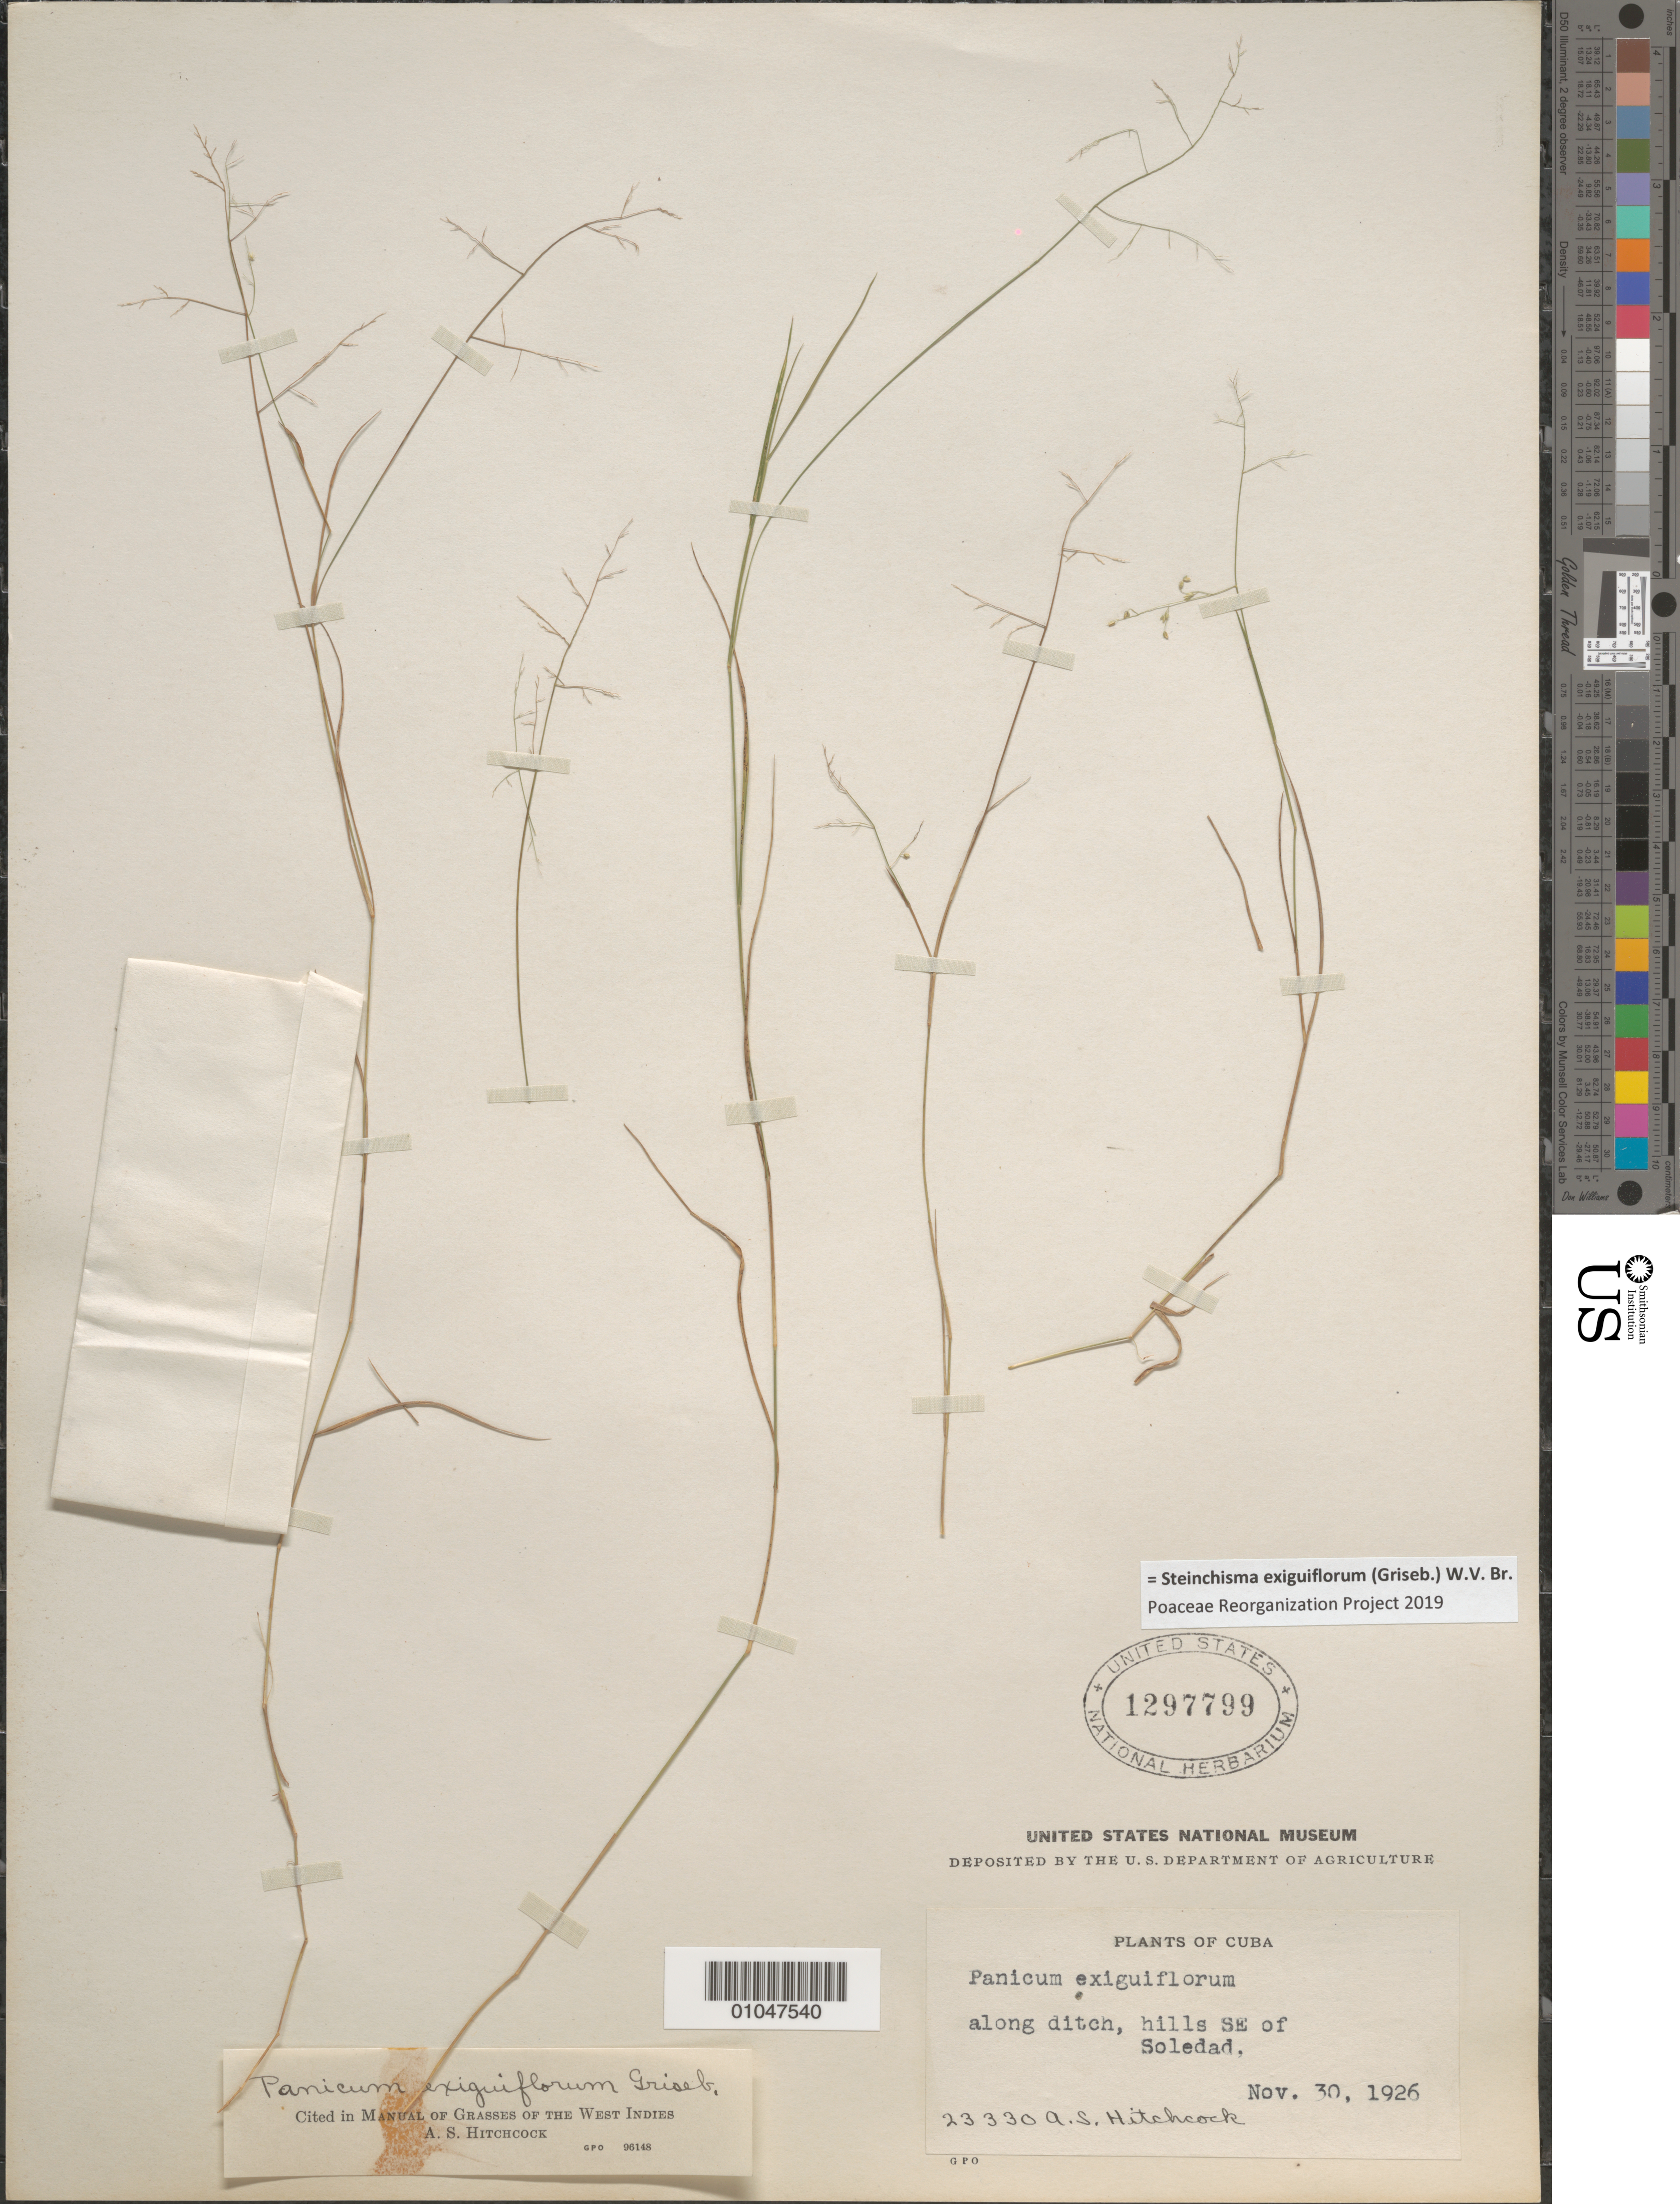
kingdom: Plantae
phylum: Tracheophyta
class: Liliopsida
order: Poales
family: Poaceae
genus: Panicum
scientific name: Panicum exiguiflorum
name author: Griseb.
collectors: A. S. Hitchcock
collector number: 23330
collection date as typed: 30 Nov 1926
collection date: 1926-11-30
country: Cuba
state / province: Cienfuegos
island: Cuba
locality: Along ditch in hills SE of Soledad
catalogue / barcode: US 1297799